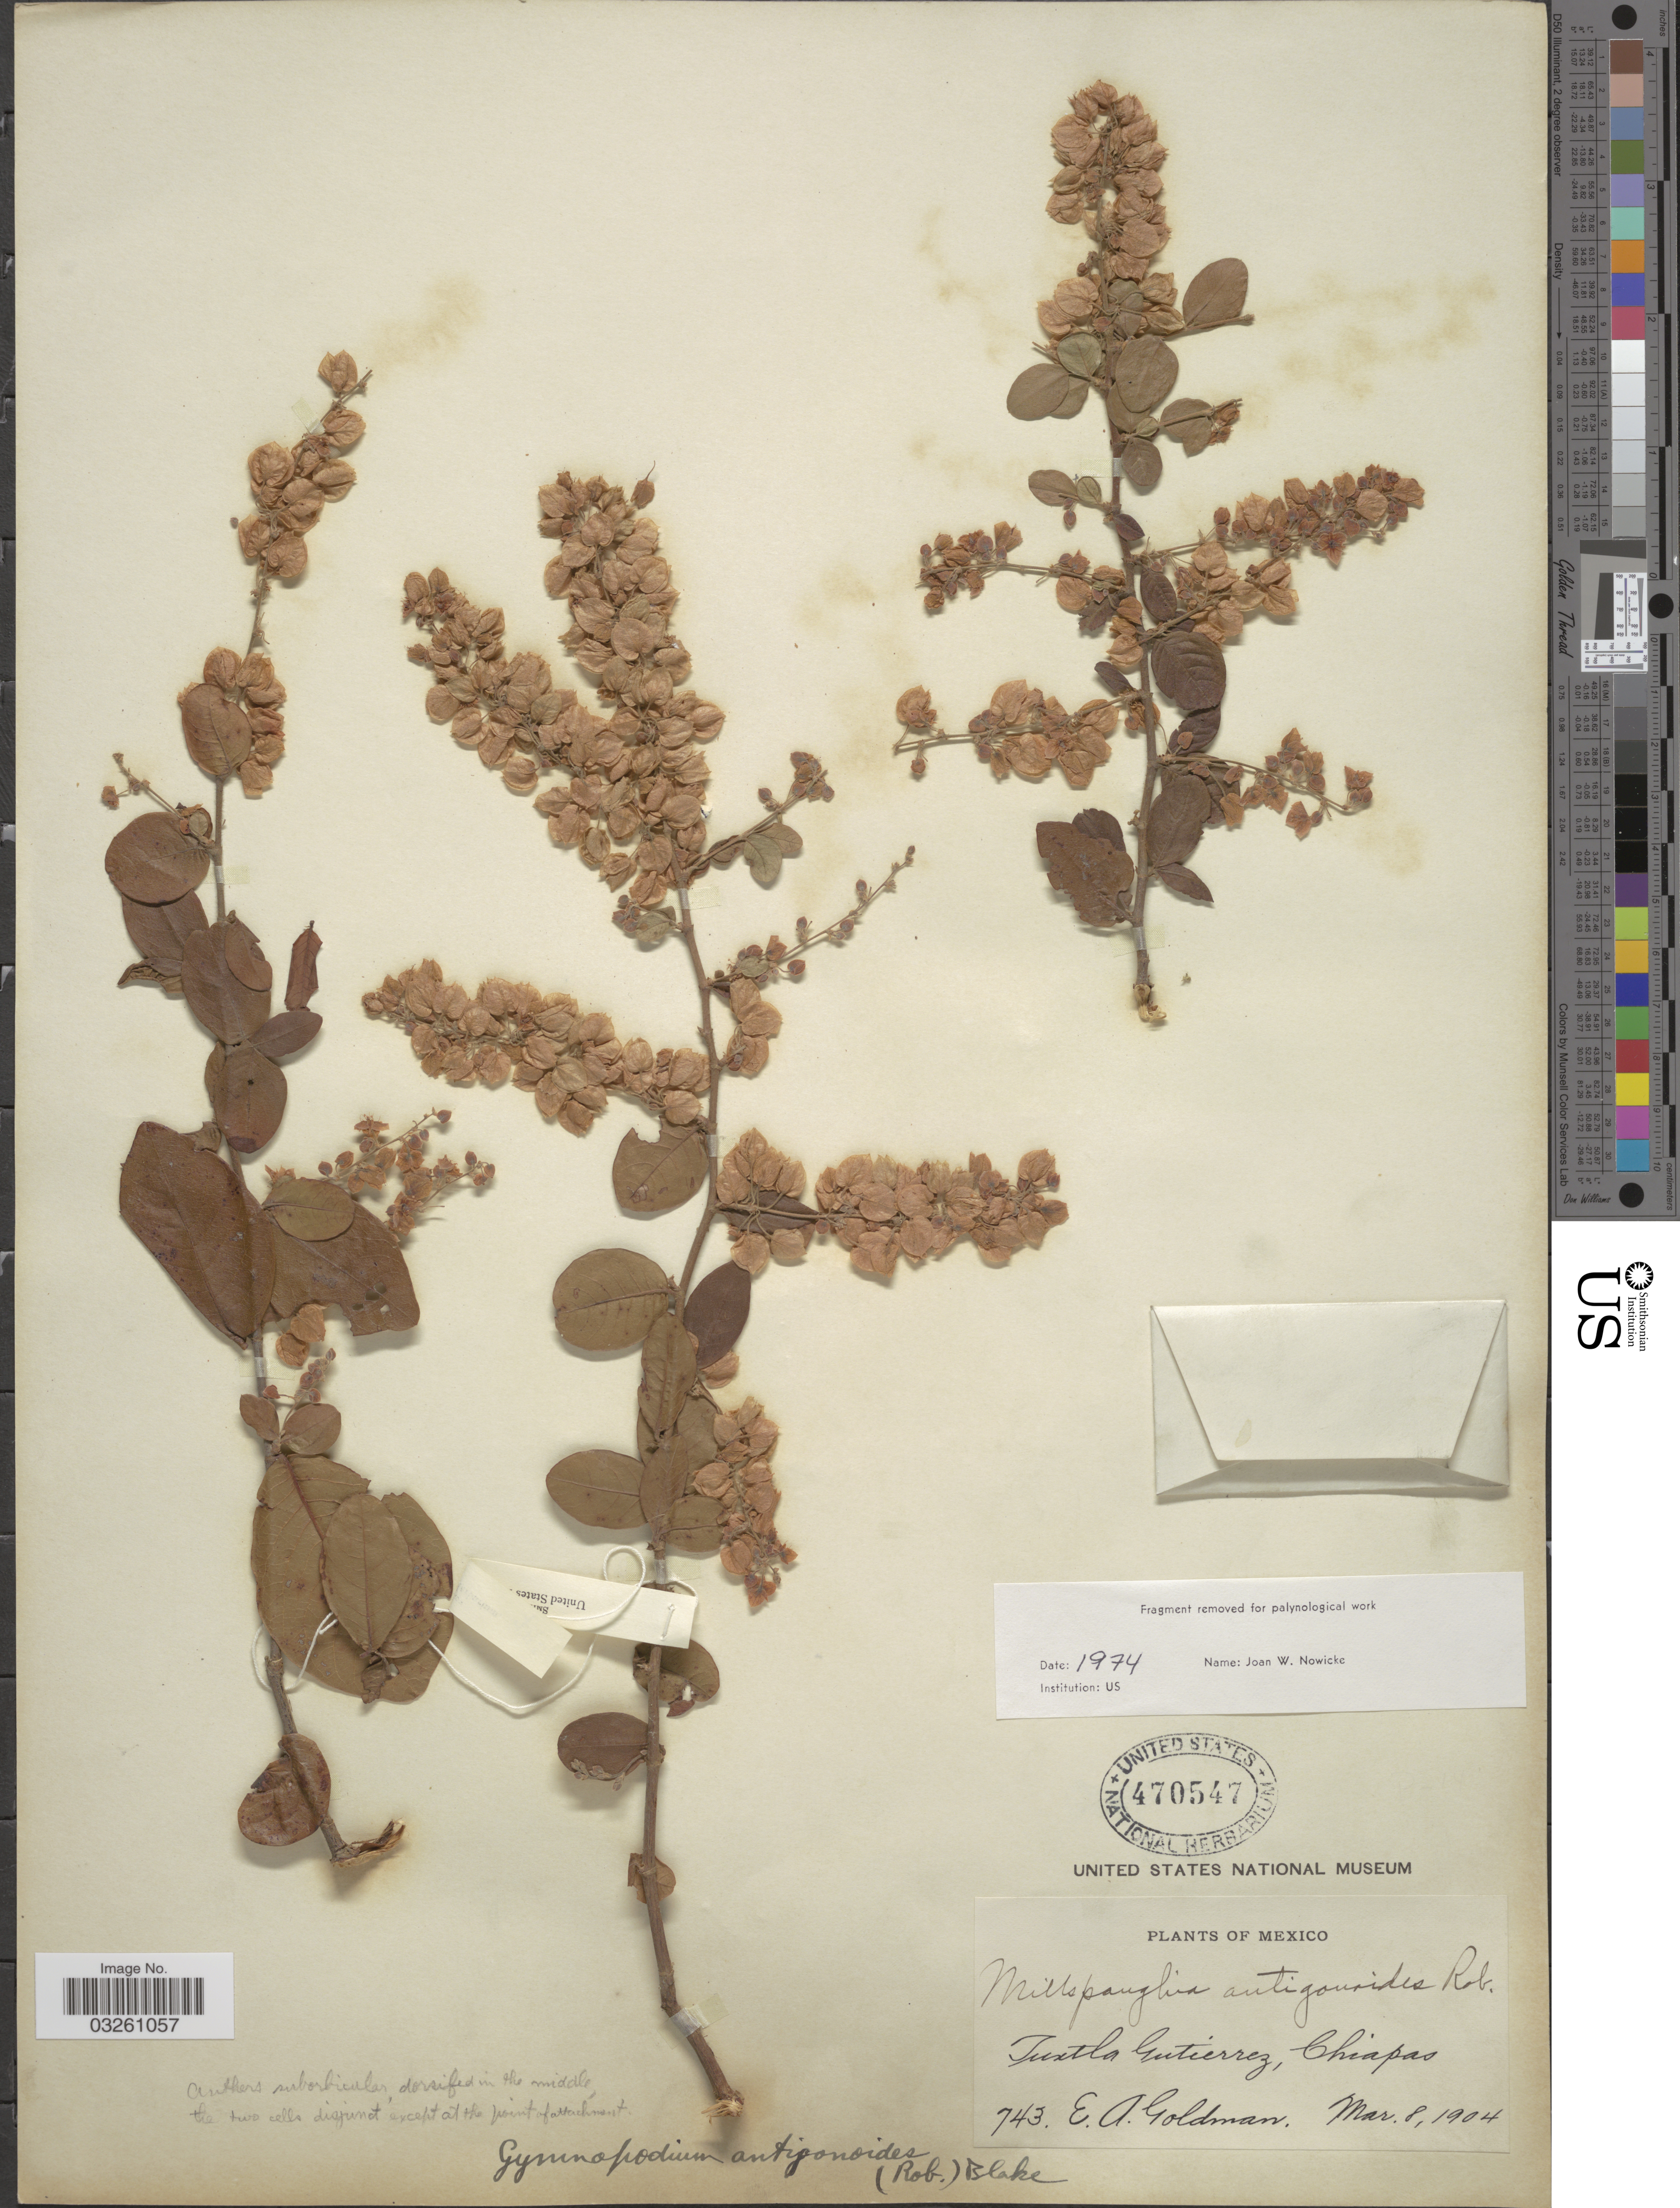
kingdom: Plantae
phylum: Tracheophyta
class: Magnoliopsida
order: Caryophyllales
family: Polygonaceae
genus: Gymnopodium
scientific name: Gymnopodium antigonoides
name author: (B.L. Rob.) S.F. Blake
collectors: E. A. Goldman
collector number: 743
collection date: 1904-03-08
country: Mexico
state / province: Chiapas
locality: Tuxtla Gutierrez.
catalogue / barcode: US 470547